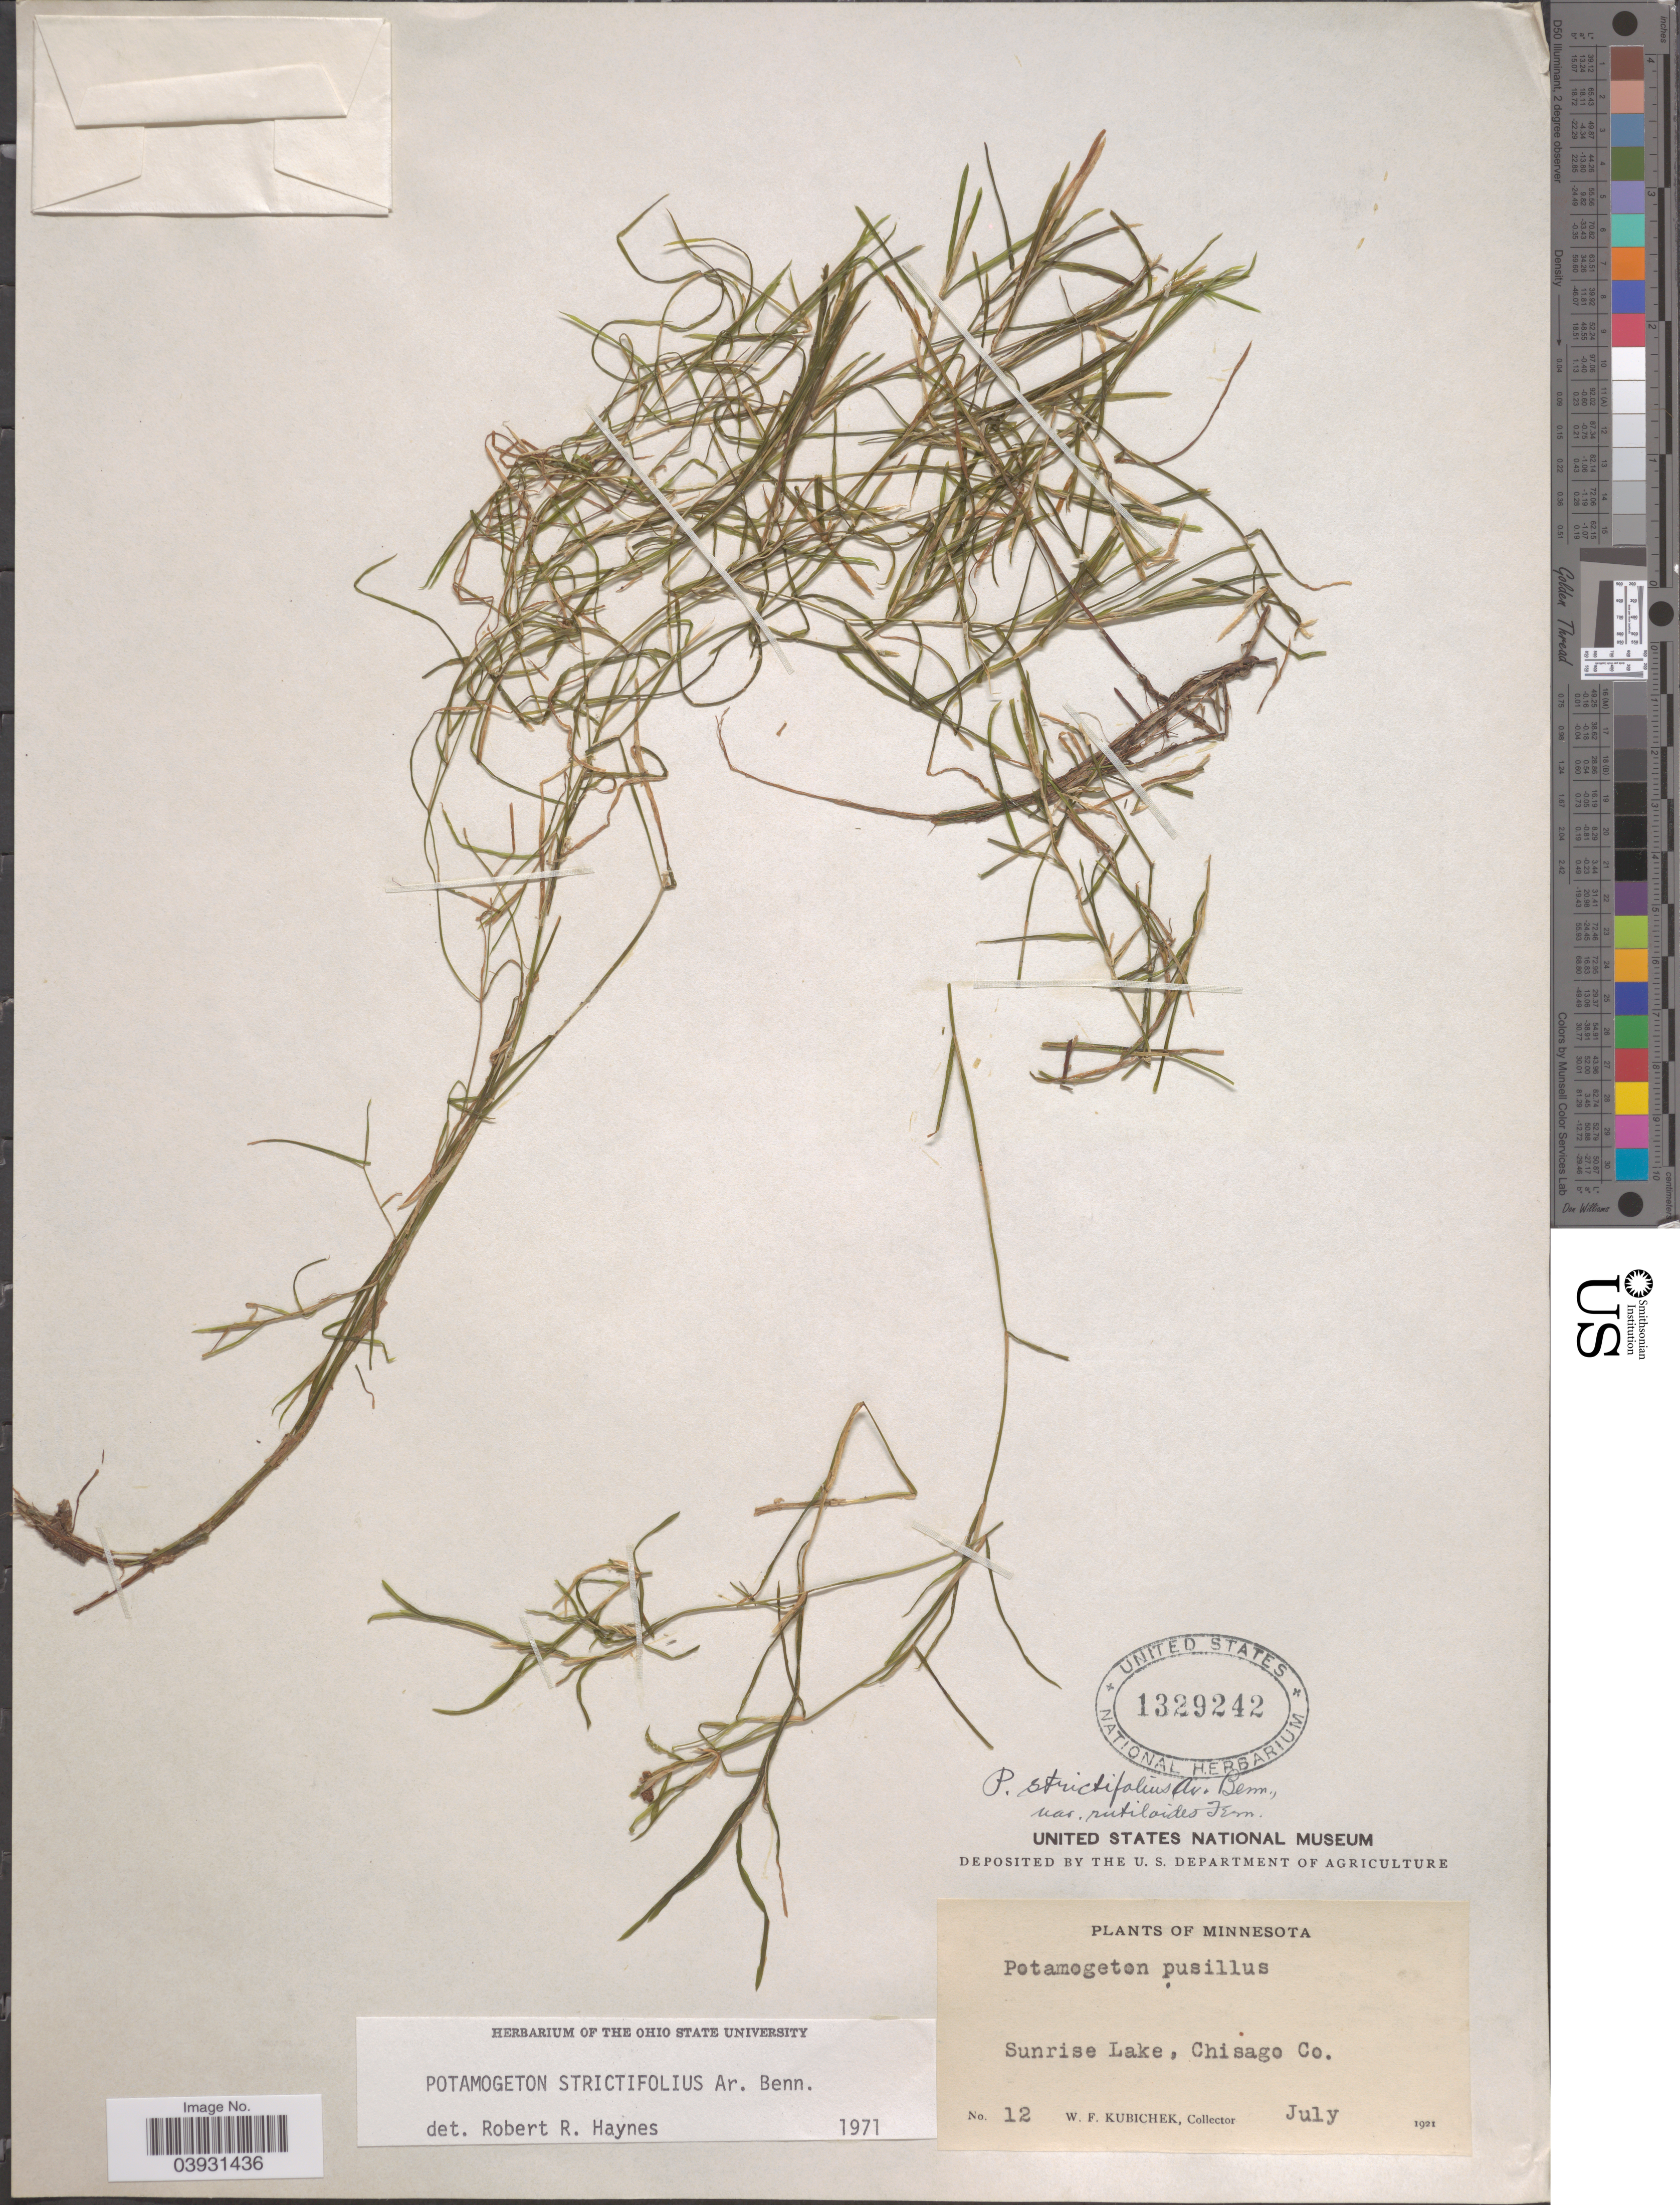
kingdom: Plantae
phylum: Tracheophyta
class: Liliopsida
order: Alismatales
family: Potamogetonaceae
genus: Potamogeton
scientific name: Potamogeton strictifolius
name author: A. Benn.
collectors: W. Kubichek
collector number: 12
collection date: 1921-07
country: United States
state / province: Minnesota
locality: Sunrise Lake, Chisago Co.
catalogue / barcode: US 1329242